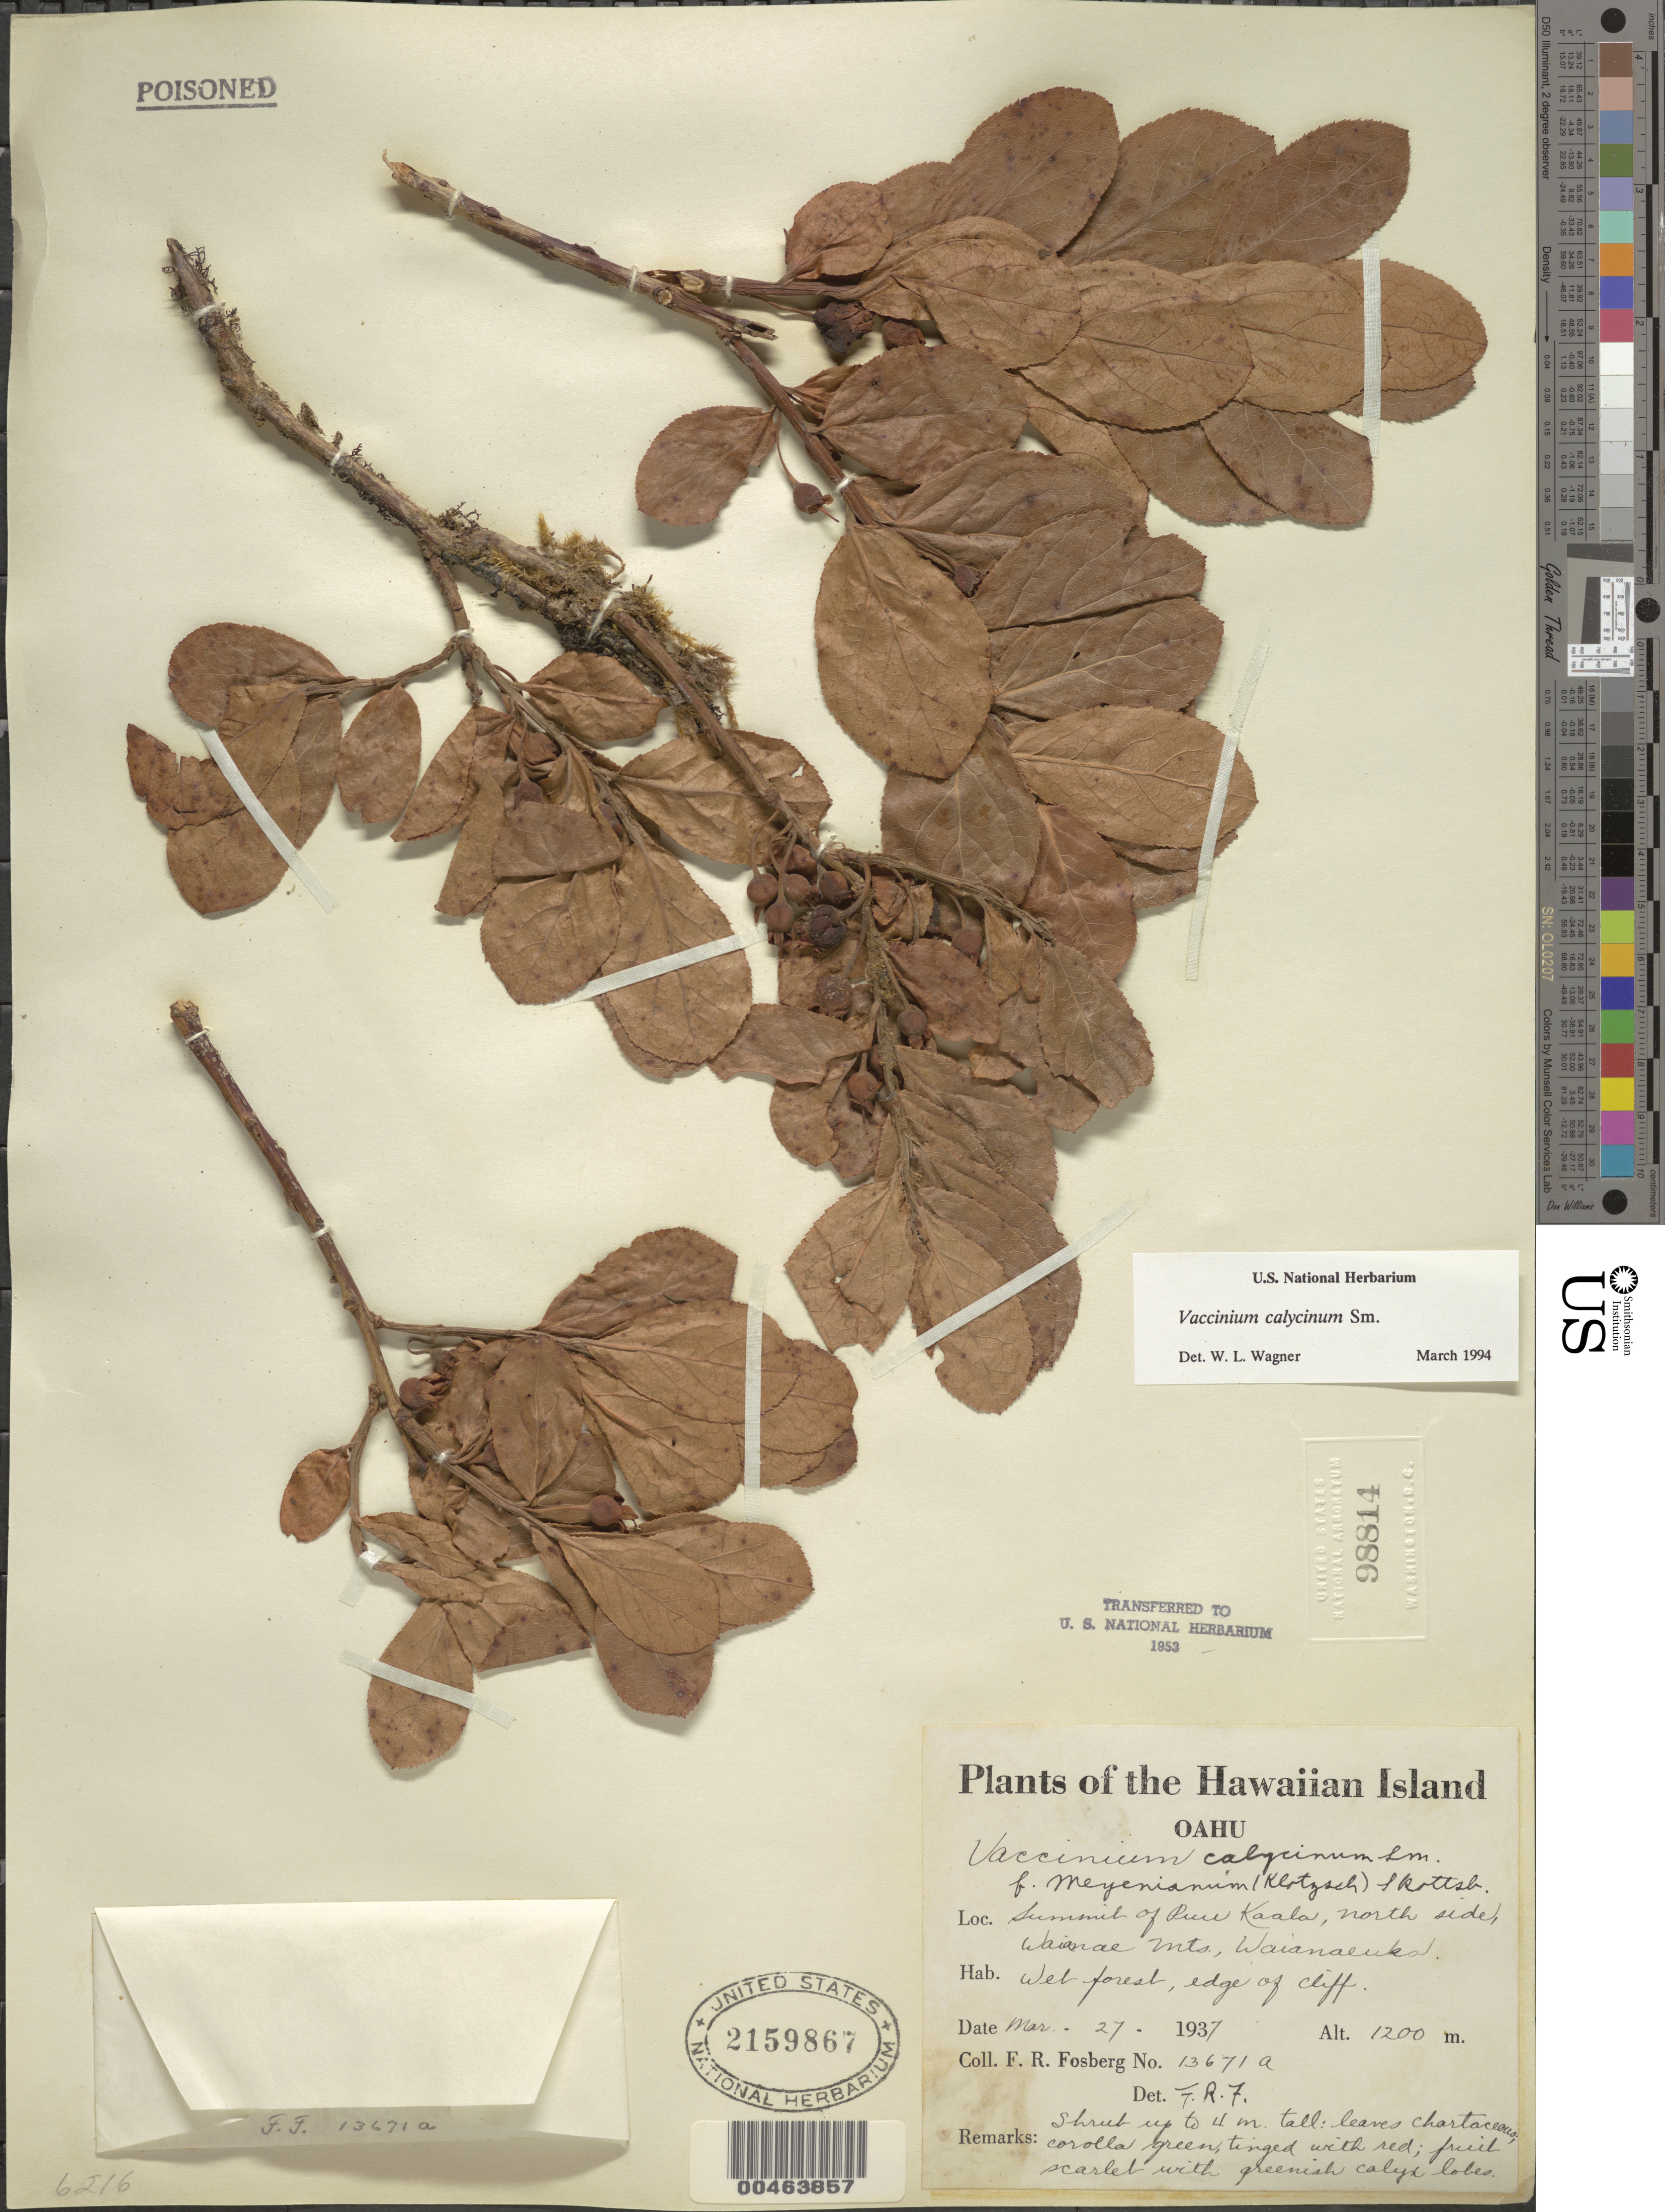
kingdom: Plantae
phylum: Tracheophyta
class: Magnoliopsida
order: Ericales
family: Ericaceae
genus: Vaccinium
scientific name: Vaccinium calycinum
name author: Sm.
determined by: Wagner, W. L., (BOT), Smithsonian Institution - National Museum of Natural History (UNITED STATES)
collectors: F. R. Fosberg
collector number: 13671a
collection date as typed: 27 Mar 1937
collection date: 1937-03-27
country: United States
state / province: Hawaii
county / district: Honolulu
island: Oahu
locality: Summit of Puu Kaala, north side, Waianae Mts., Waianaeuka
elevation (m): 1200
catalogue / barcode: US 2159867